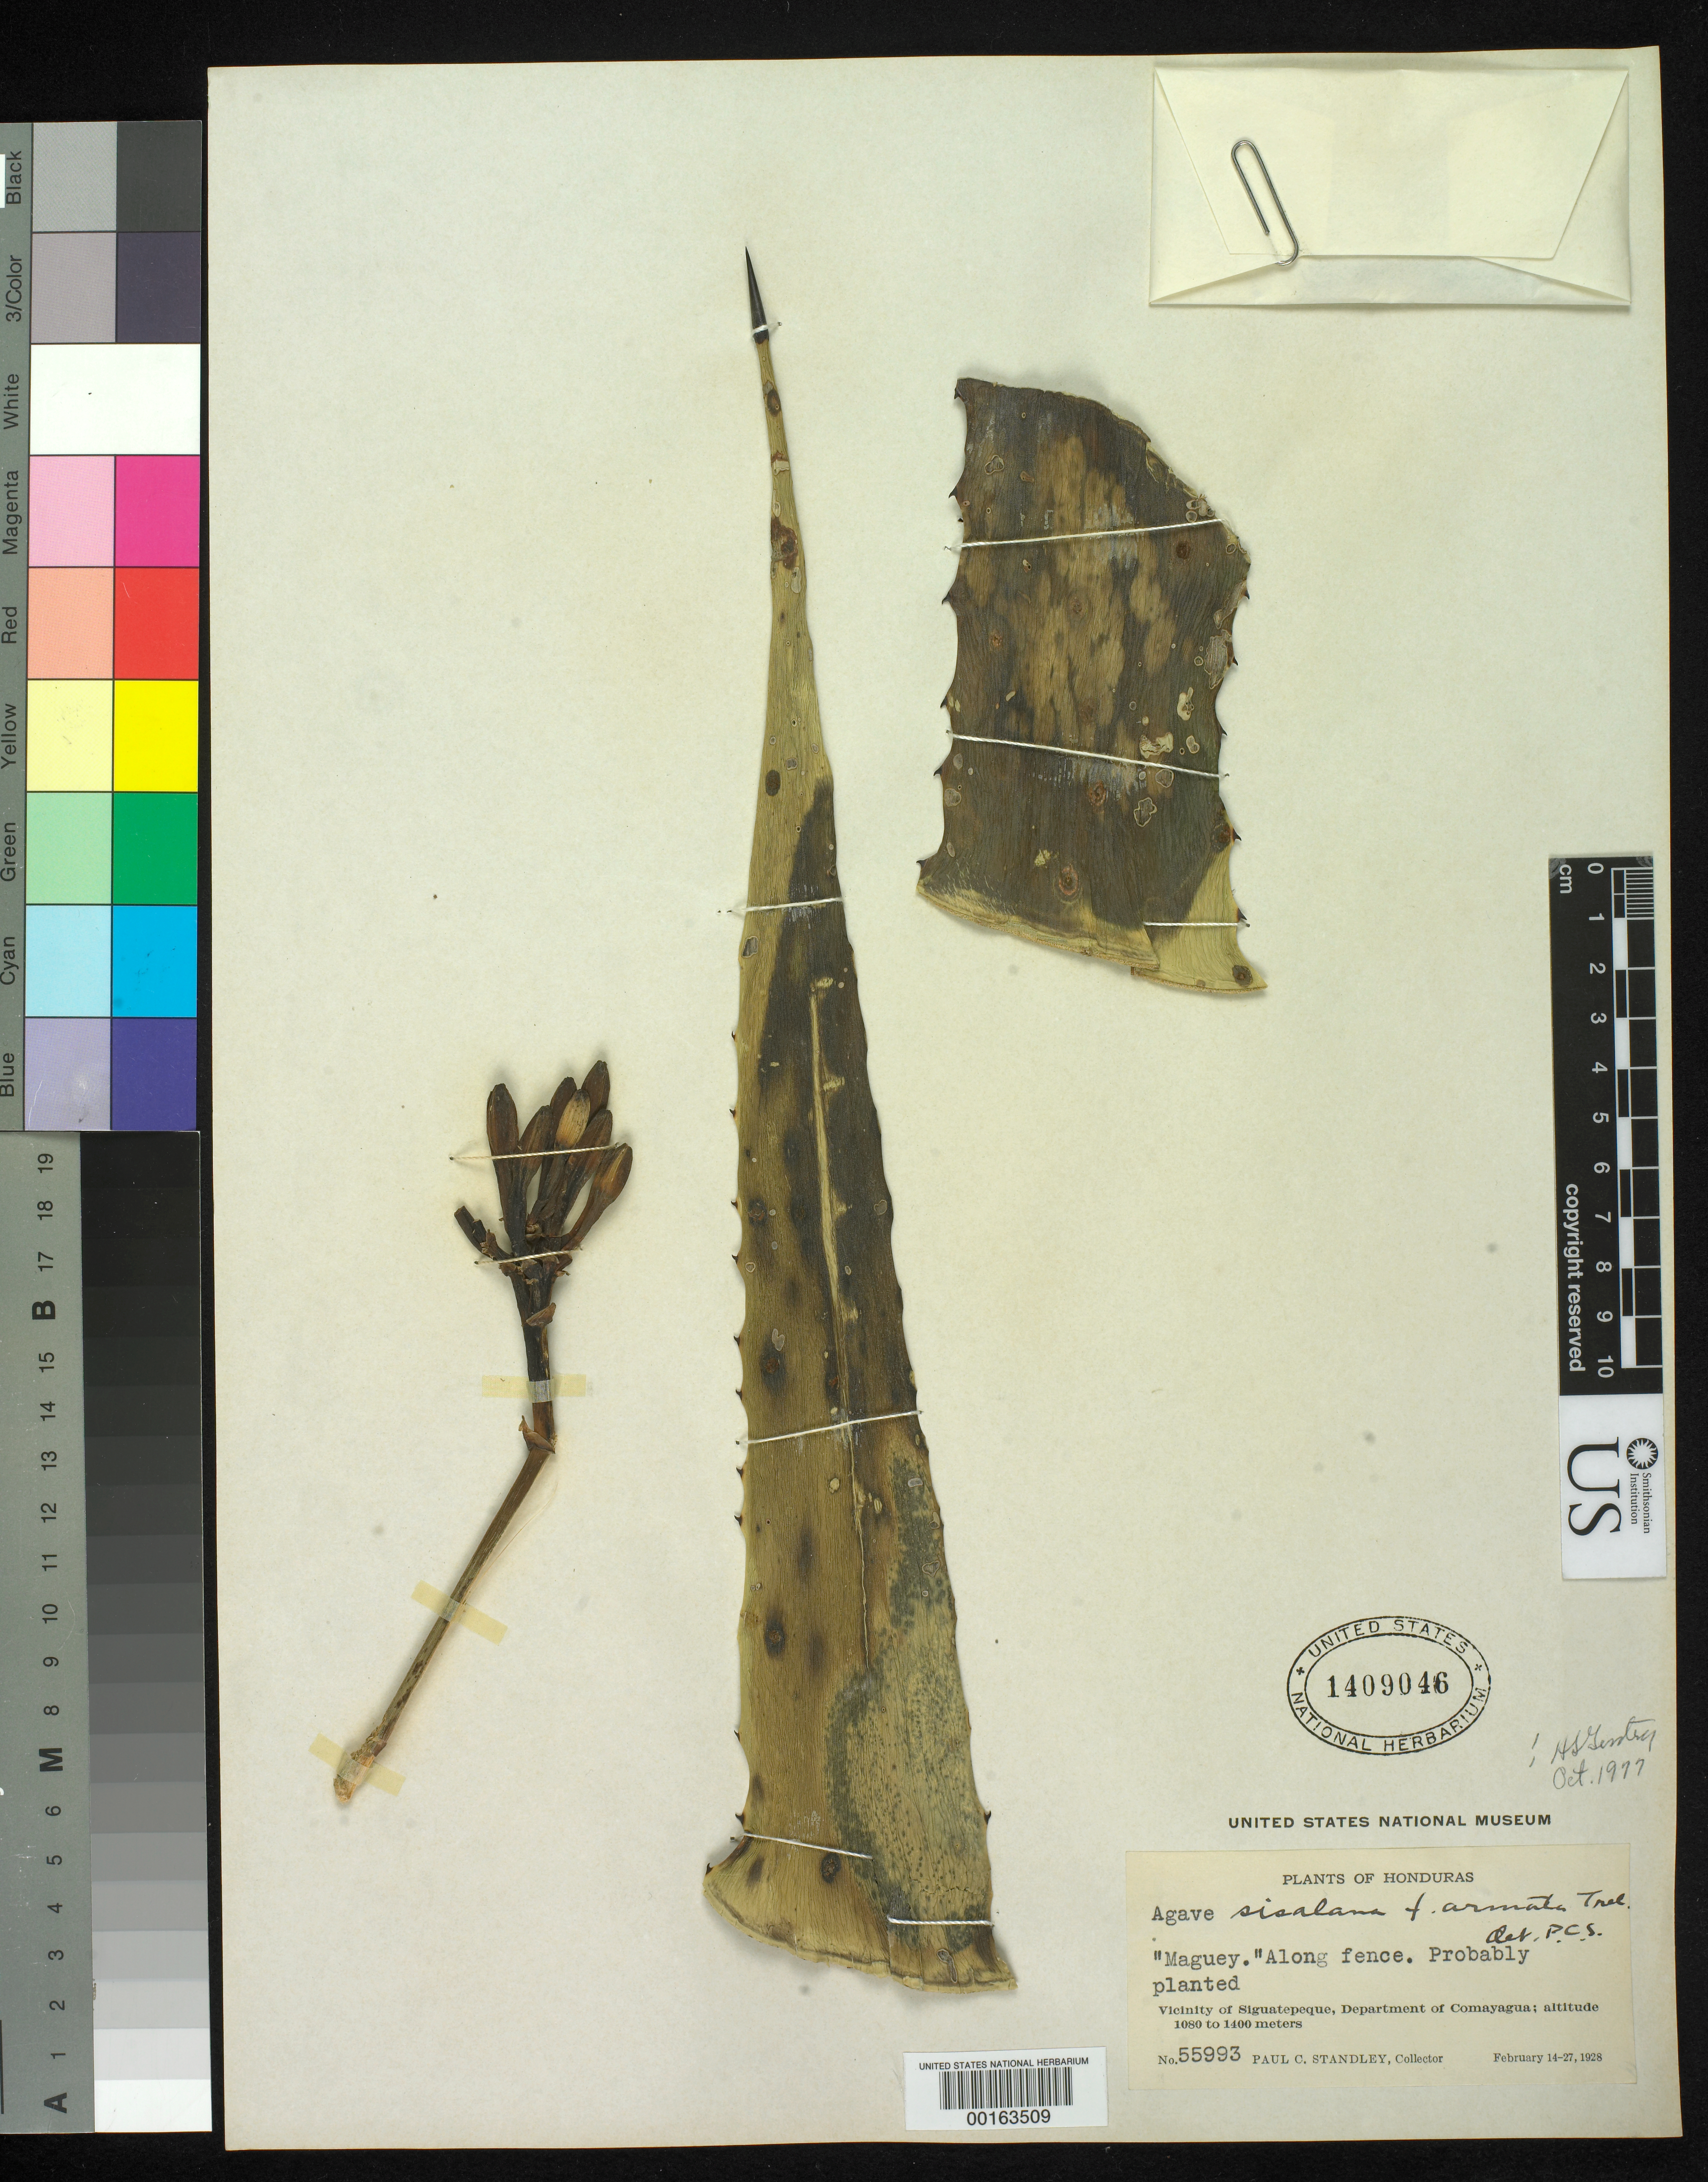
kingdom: Plantae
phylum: Tracheophyta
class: Liliopsida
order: Asparagales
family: Asparagaceae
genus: Agave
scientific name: Agave sisalana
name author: Perrine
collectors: P. C. Standley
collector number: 55993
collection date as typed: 14 Feb 1928 to 27 Feb 1928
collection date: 1928-02-14/1928-02-27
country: Honduras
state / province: Comayagua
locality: Vicinity of Siguatepeque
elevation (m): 1080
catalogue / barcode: US 1409046